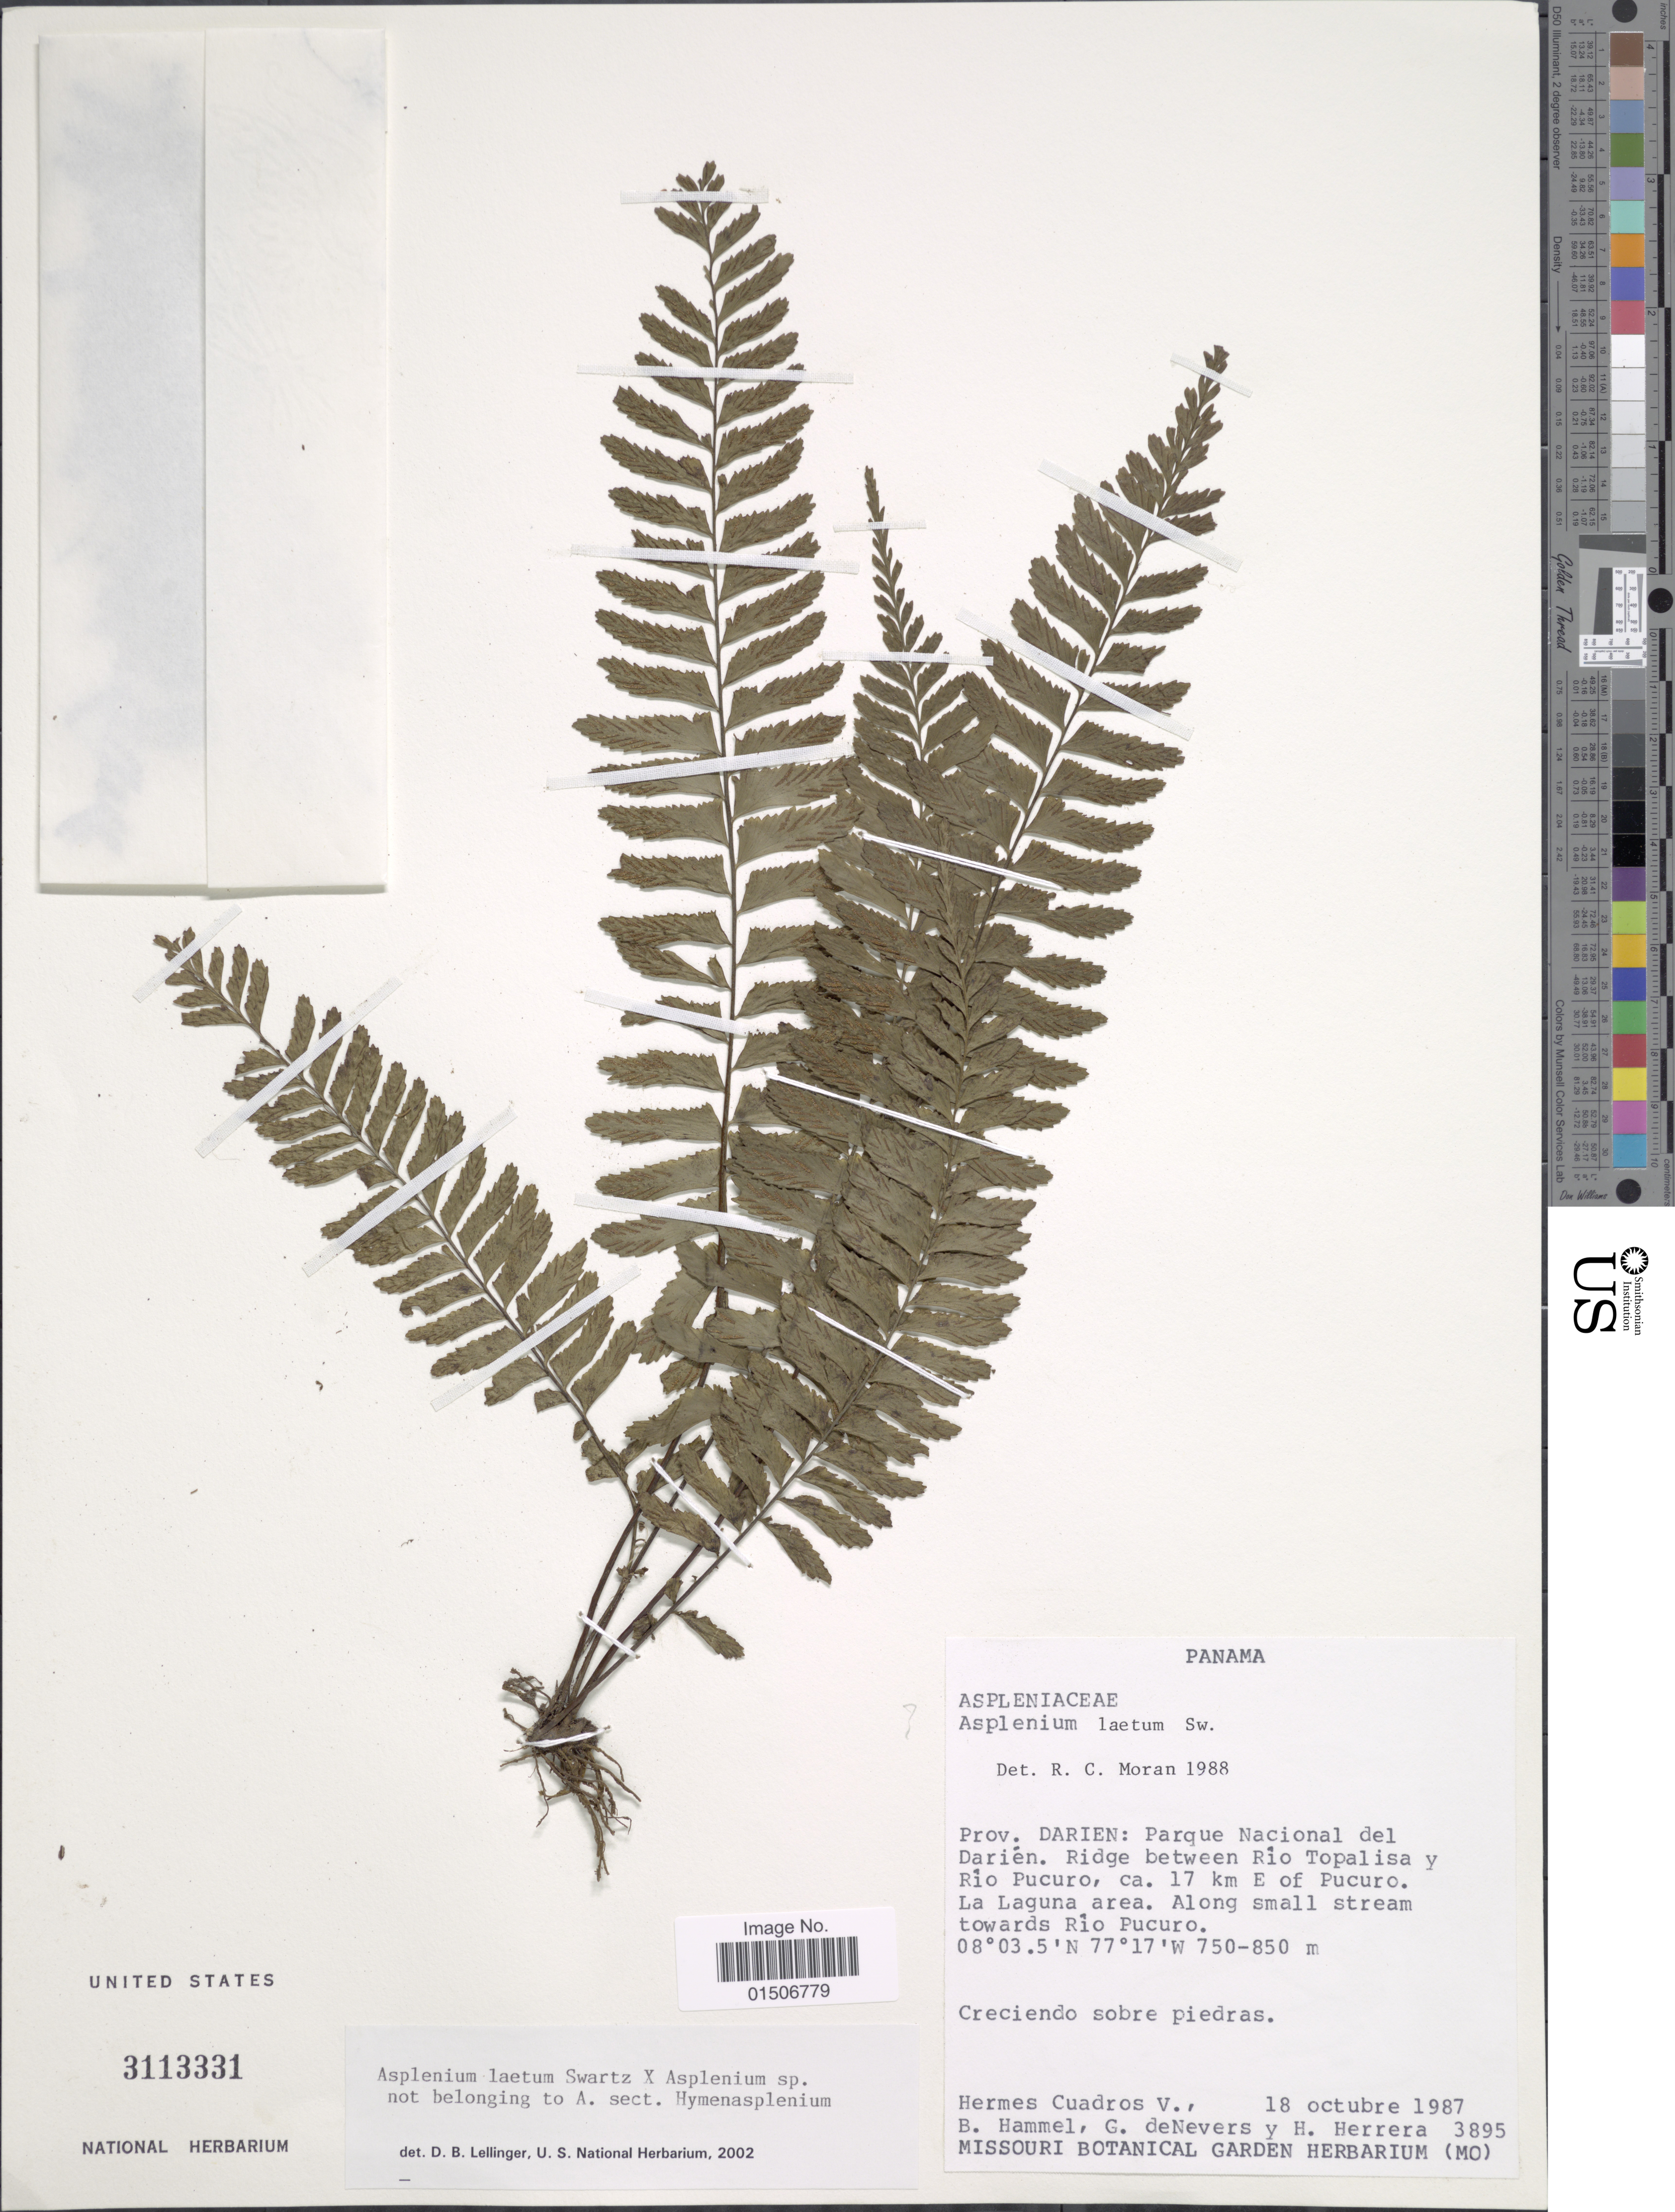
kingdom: Plantae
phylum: Tracheophyta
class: Polypodiopsida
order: Polypodiales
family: Aspleniaceae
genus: Asplenium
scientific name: Asplenium laetum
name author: Sw.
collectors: H. Cuadros V., B. Hammel, G. DeNevers & H. Herrera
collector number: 3895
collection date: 1987-10-18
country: Panama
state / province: Darién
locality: Parque Nacional del Darién. Ridge between Rio Topalisa y Rio Pucuro, ca. 17 km E of Pucuro La Laguna area. Along small stream towards Rio Pucuro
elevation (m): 750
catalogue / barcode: US 3113331